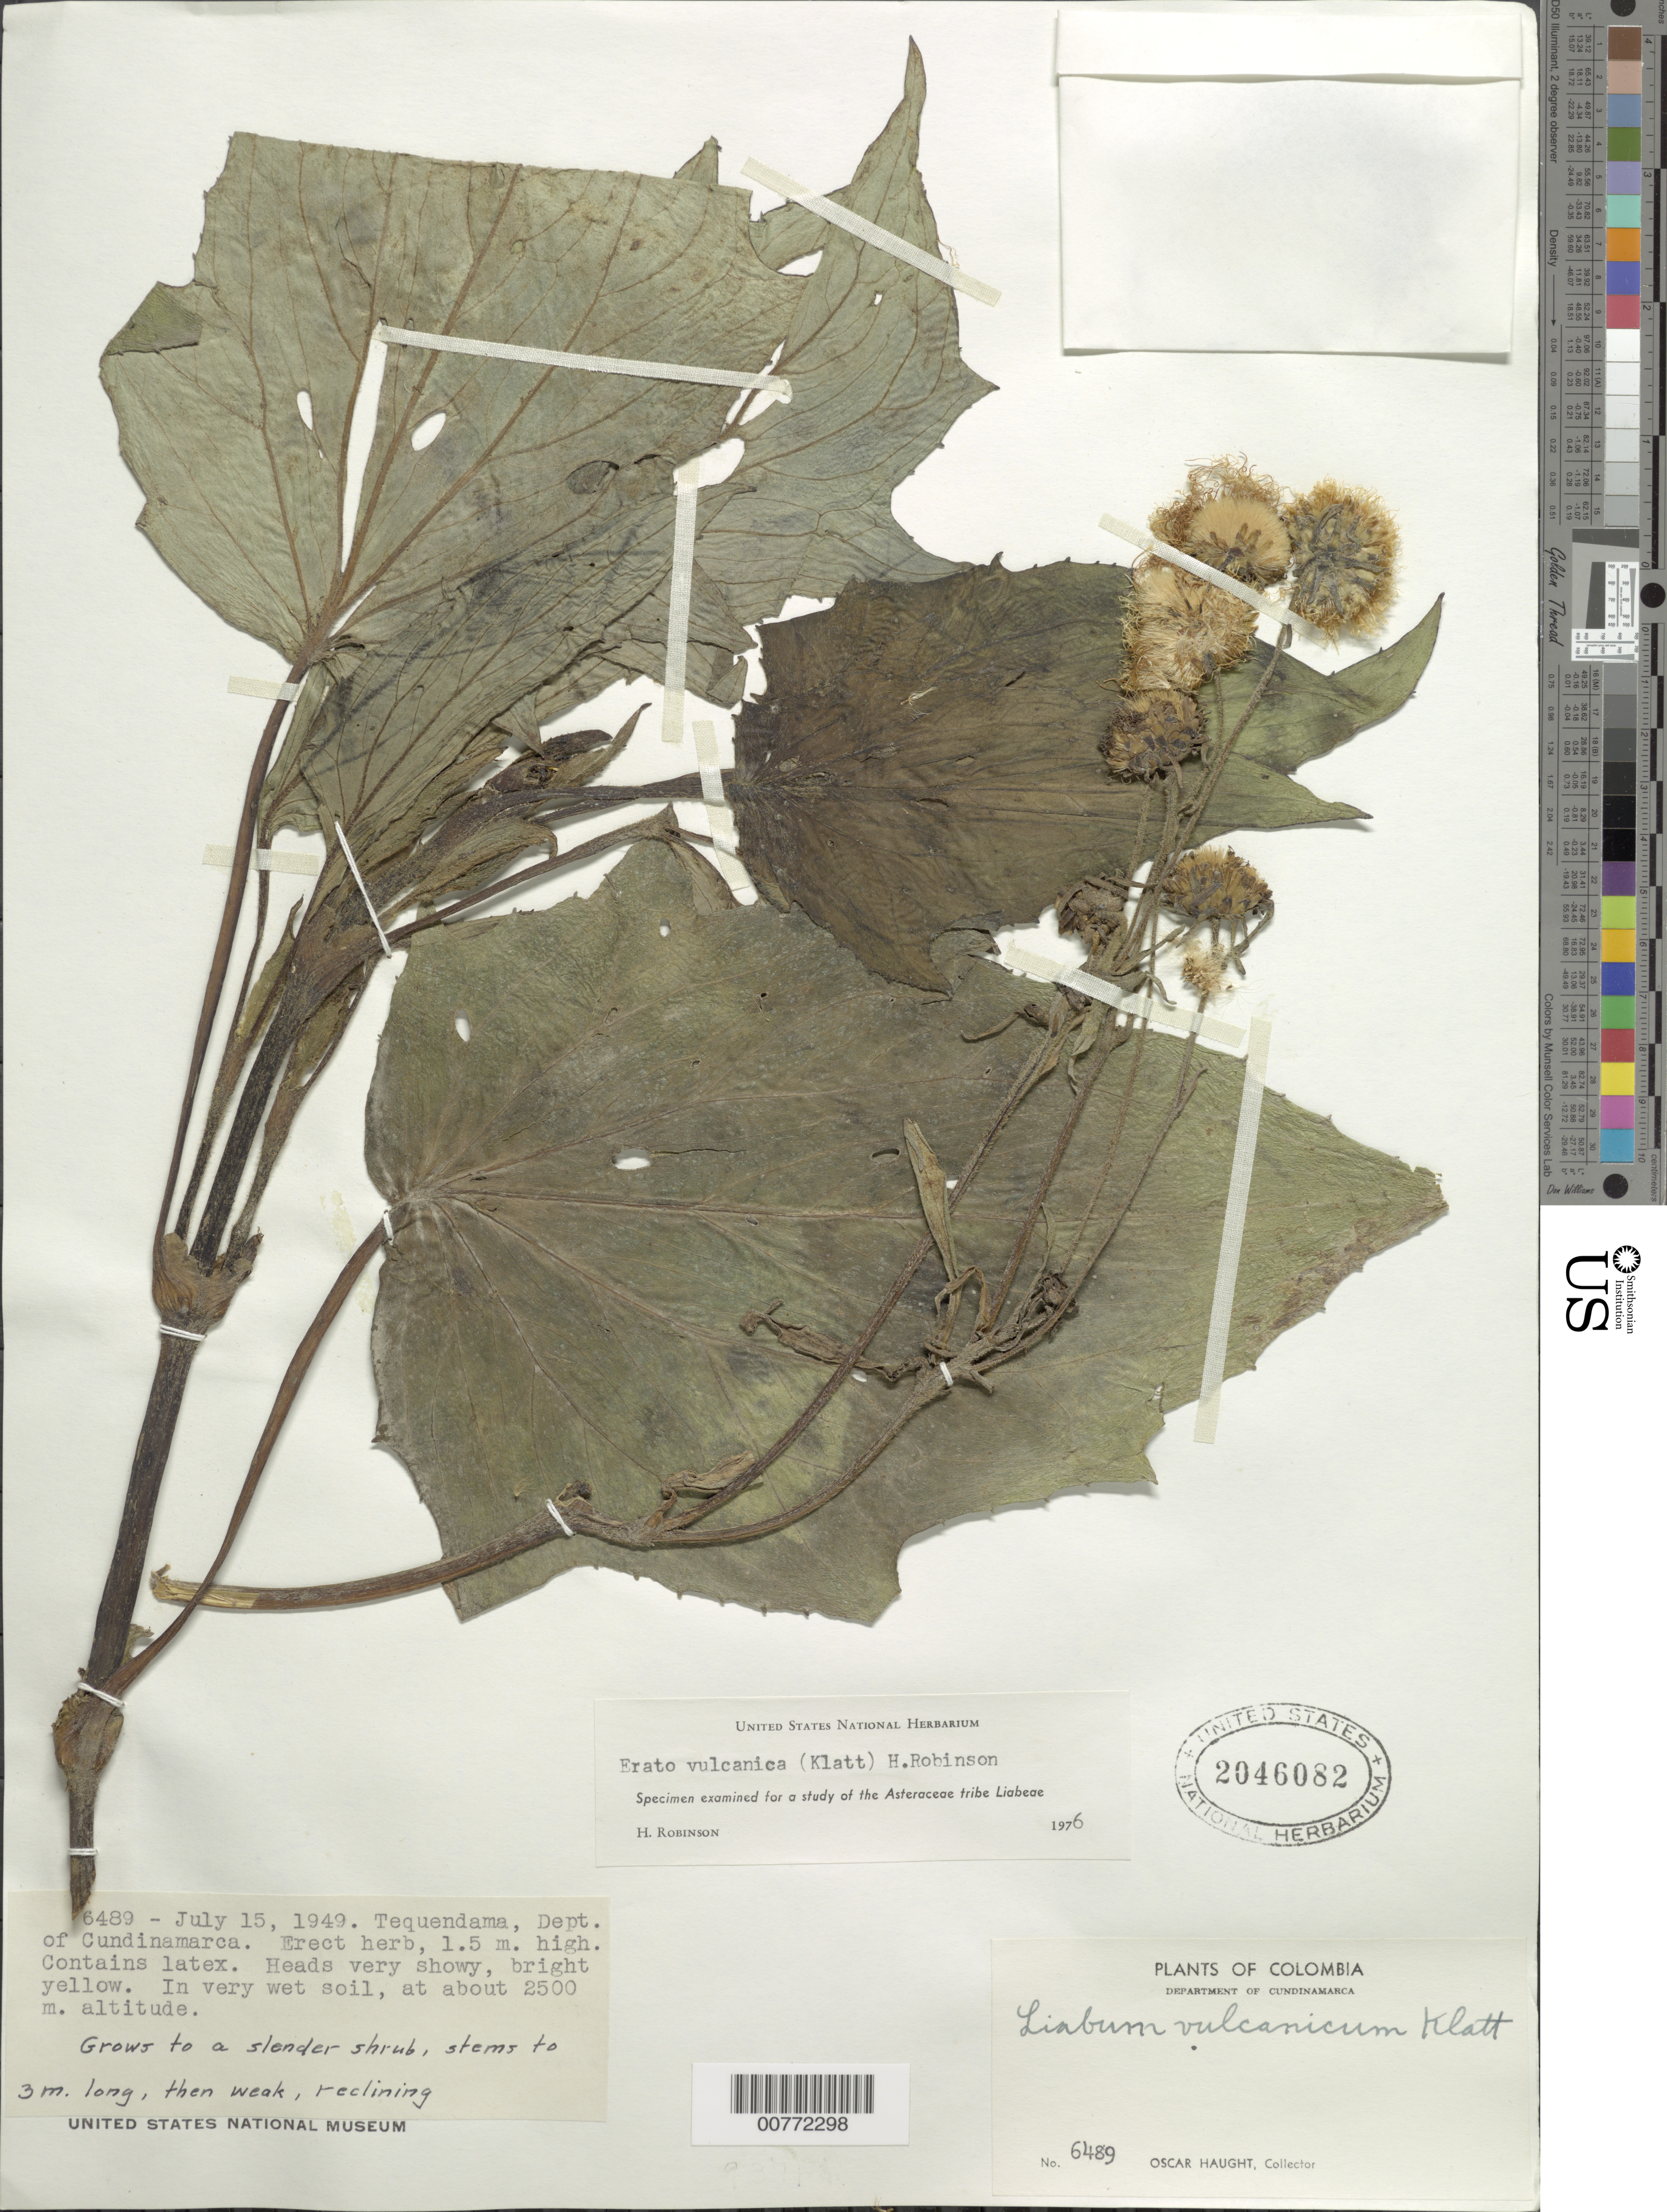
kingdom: Plantae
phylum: Tracheophyta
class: Magnoliopsida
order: Asterales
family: Asteraceae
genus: Erato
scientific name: Erato vulcanica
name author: (Klatt) H. Rob.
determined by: Robinson, Harold E., (US)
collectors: O. Haught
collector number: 6489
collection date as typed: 15-Jul-49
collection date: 1949-07-15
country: Colombia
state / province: Cundinamarca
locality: Tequendama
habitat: Very wet soil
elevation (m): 2500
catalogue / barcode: US 2046082